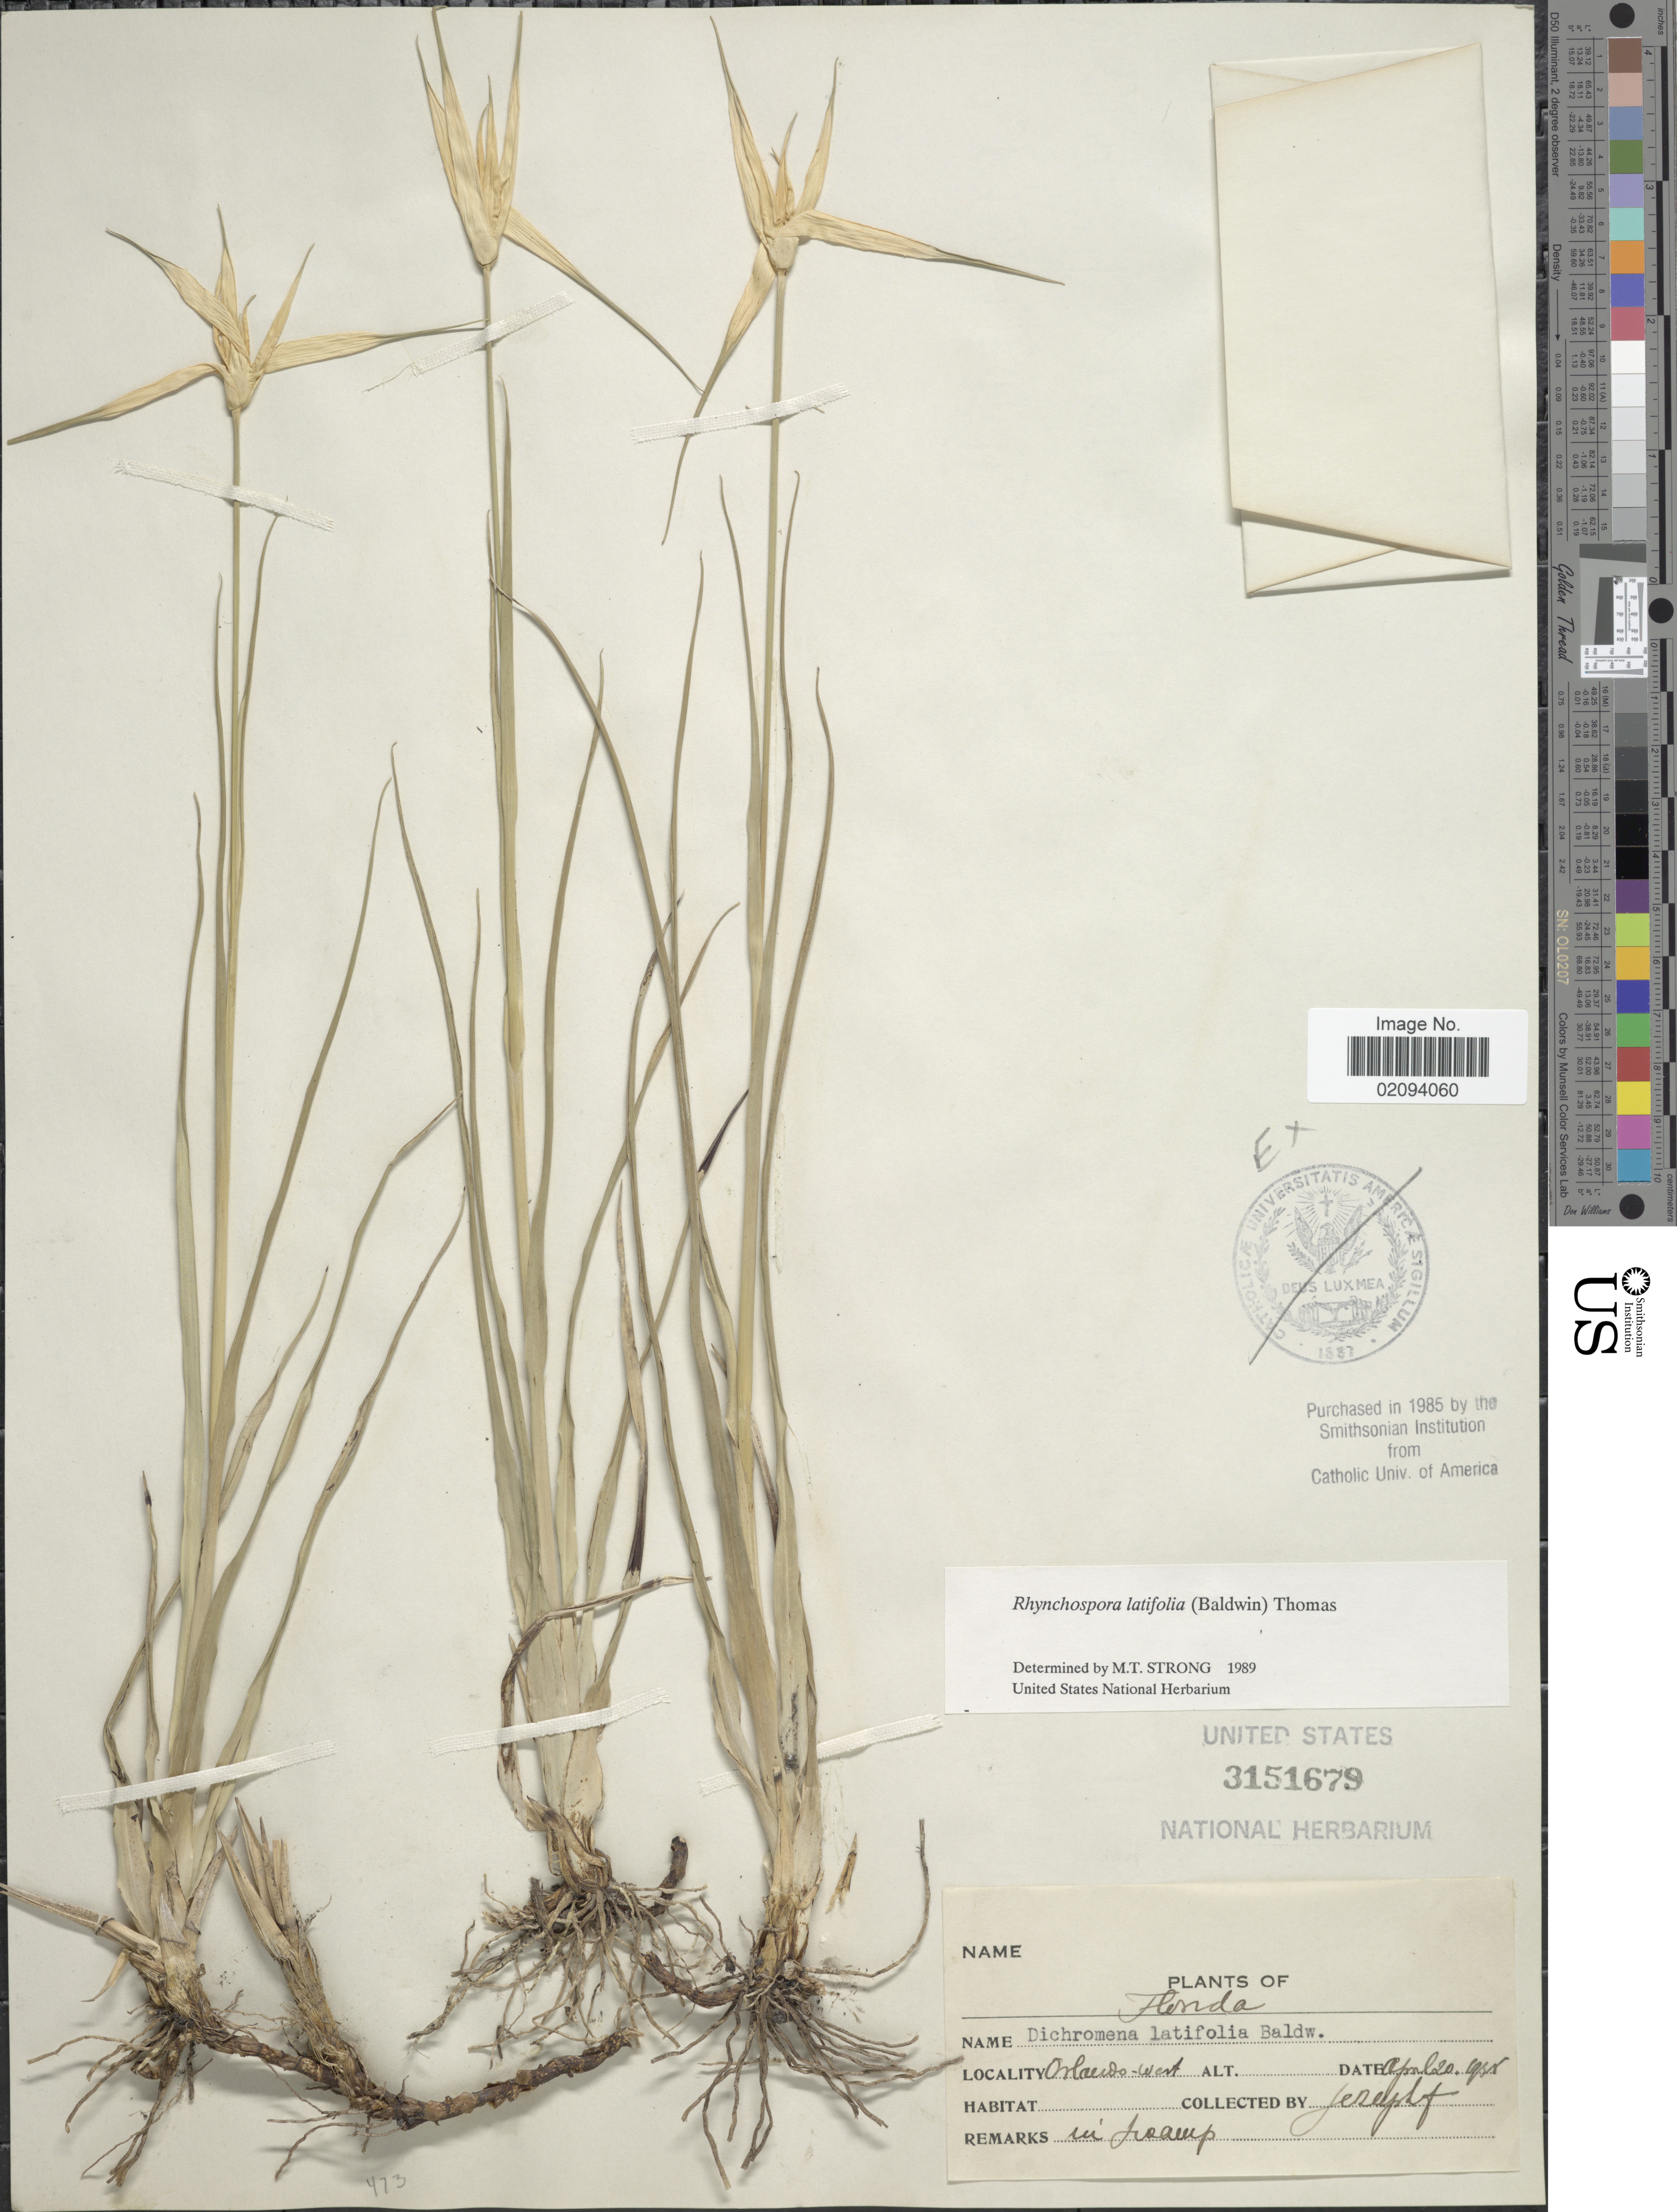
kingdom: Plantae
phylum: Tracheophyta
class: Liliopsida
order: Poales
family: Cyperaceae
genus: Rhynchospora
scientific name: Rhynchospora latifolia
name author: (Baldwin ex Elliott) W.W. Thomas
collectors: J. C. T. Uphof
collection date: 1938-04-20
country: United States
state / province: Florida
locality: Orlando-West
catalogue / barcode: US 3151679